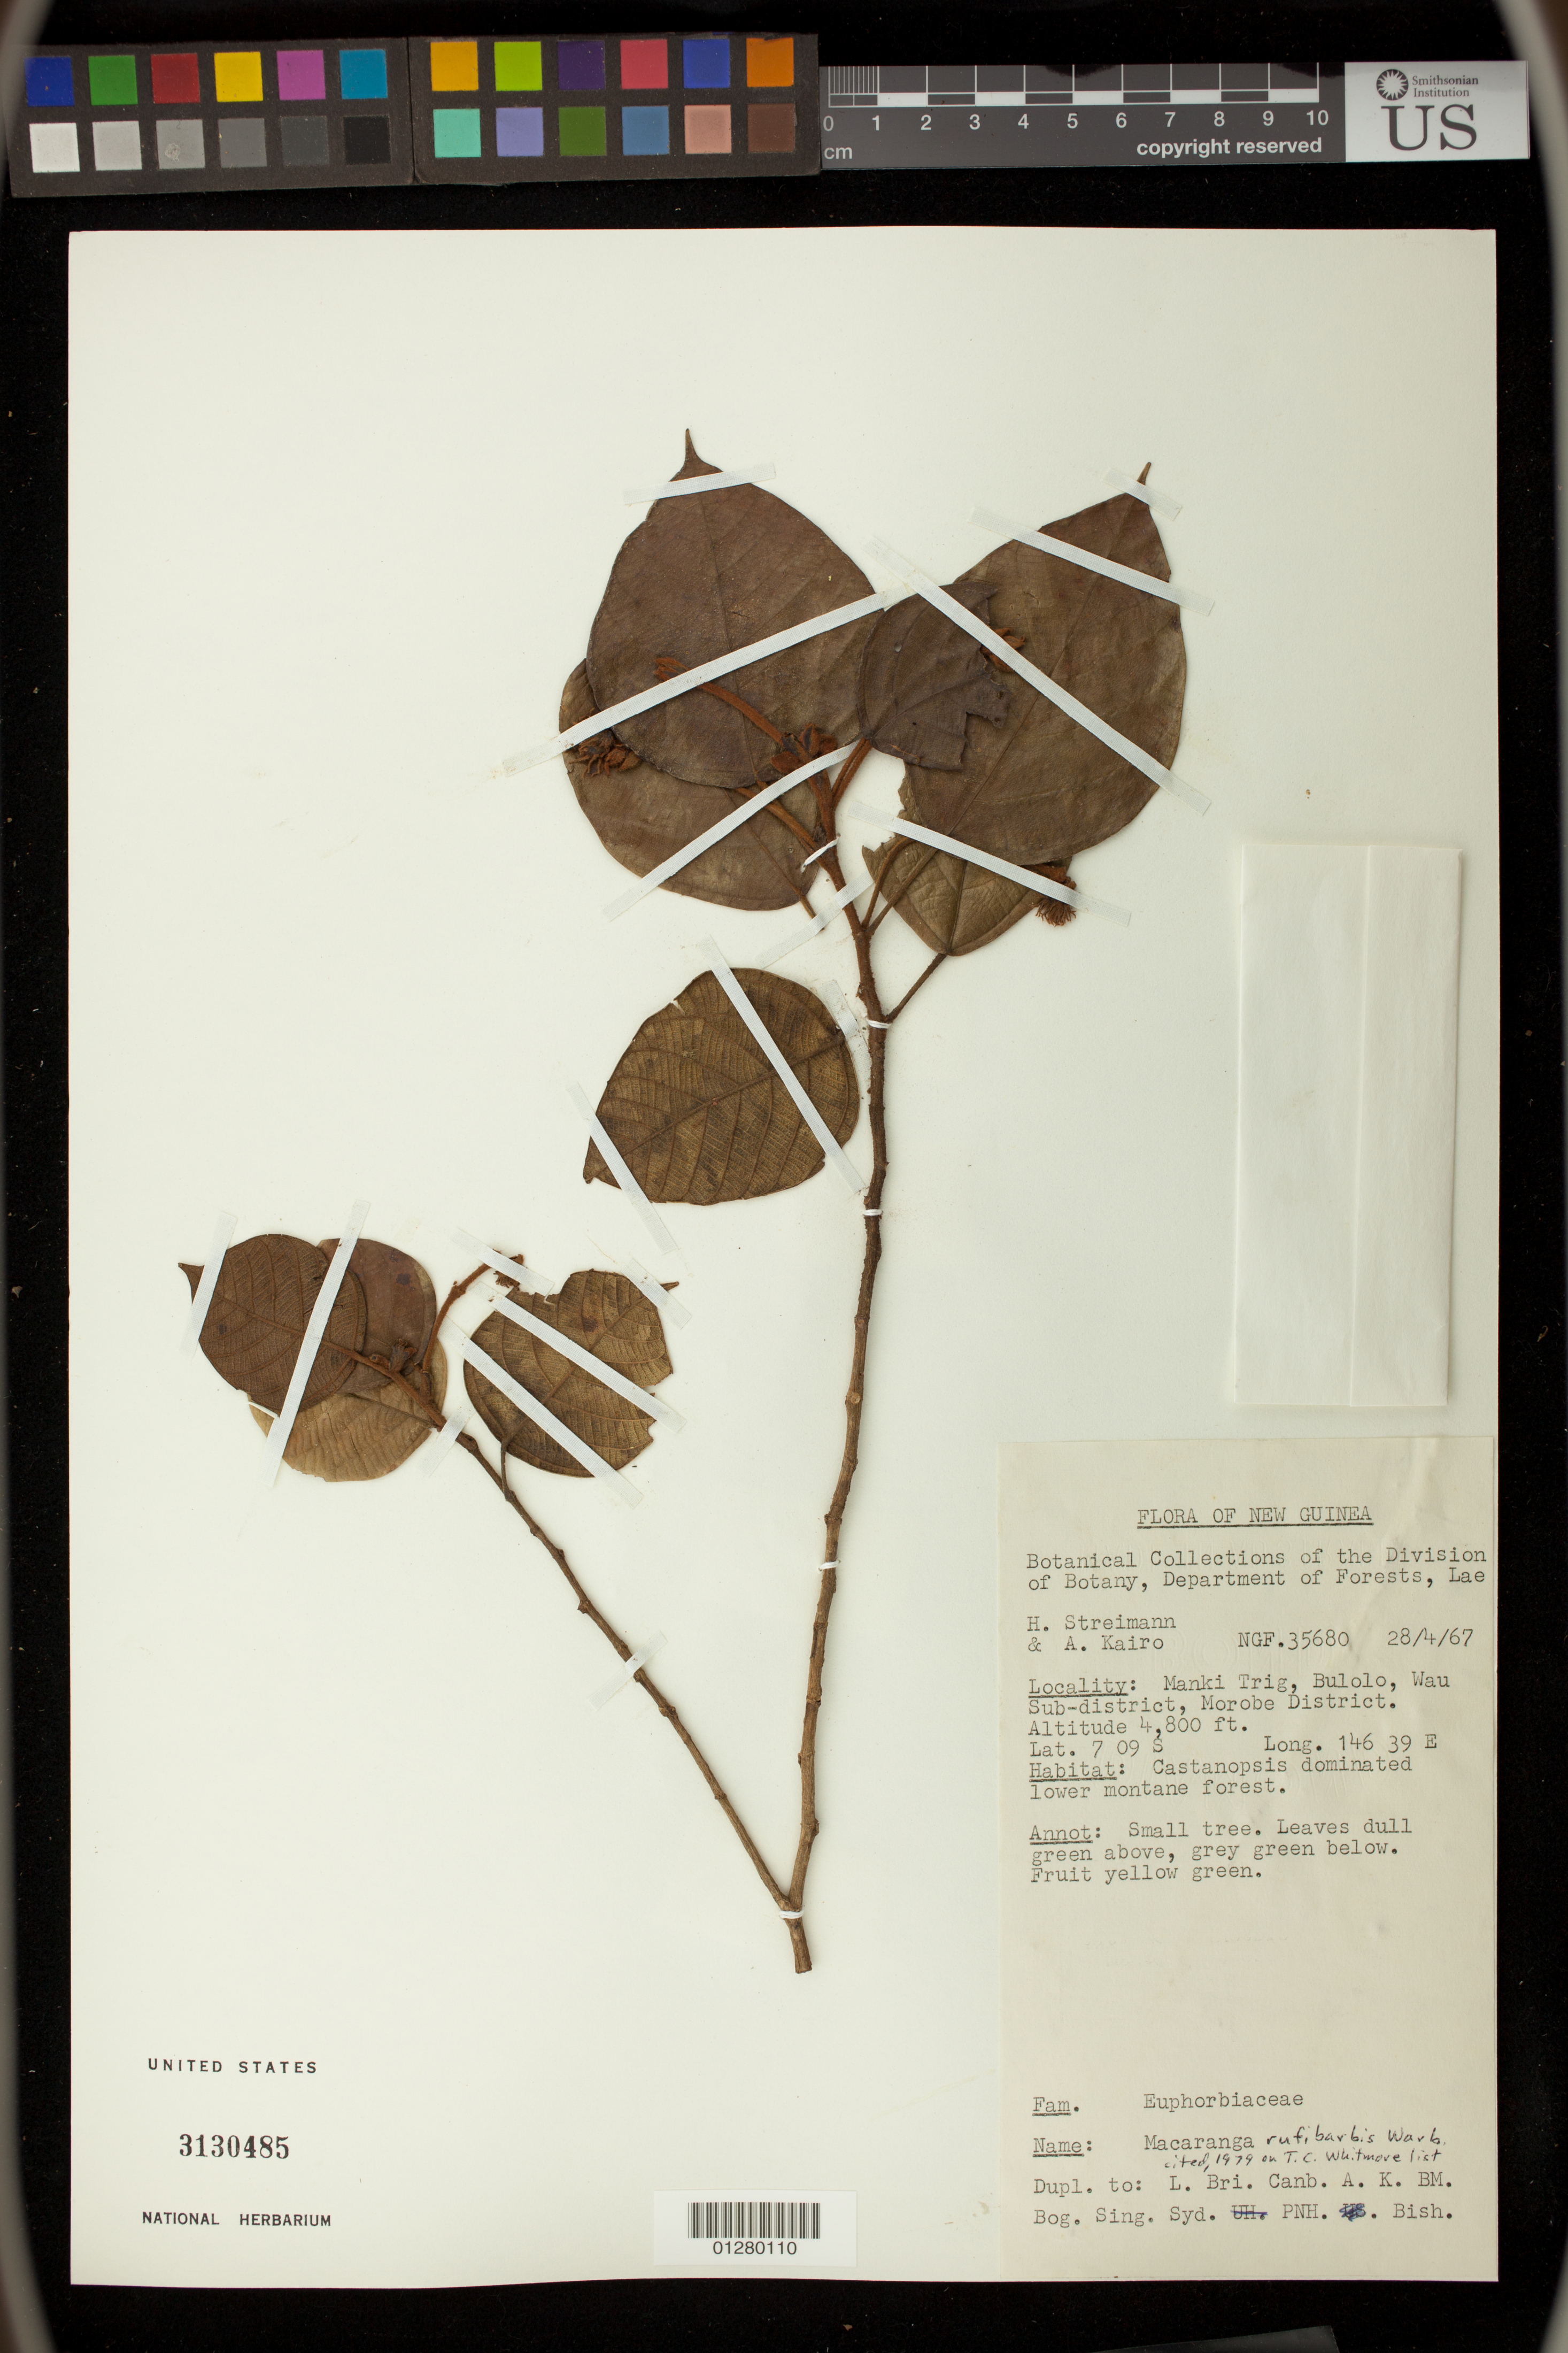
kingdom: Plantae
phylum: Tracheophyta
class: Magnoliopsida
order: Malpighiales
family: Euphorbiaceae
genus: Macaranga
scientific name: Macaranga rufibarbis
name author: Warb.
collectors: A. Kairo & H. Streimann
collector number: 35680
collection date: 1967-04-28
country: Papua New Guinea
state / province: Morobe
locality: Manki Trig, Bulolo, Wau Sub-district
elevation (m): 1463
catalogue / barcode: US 3130485